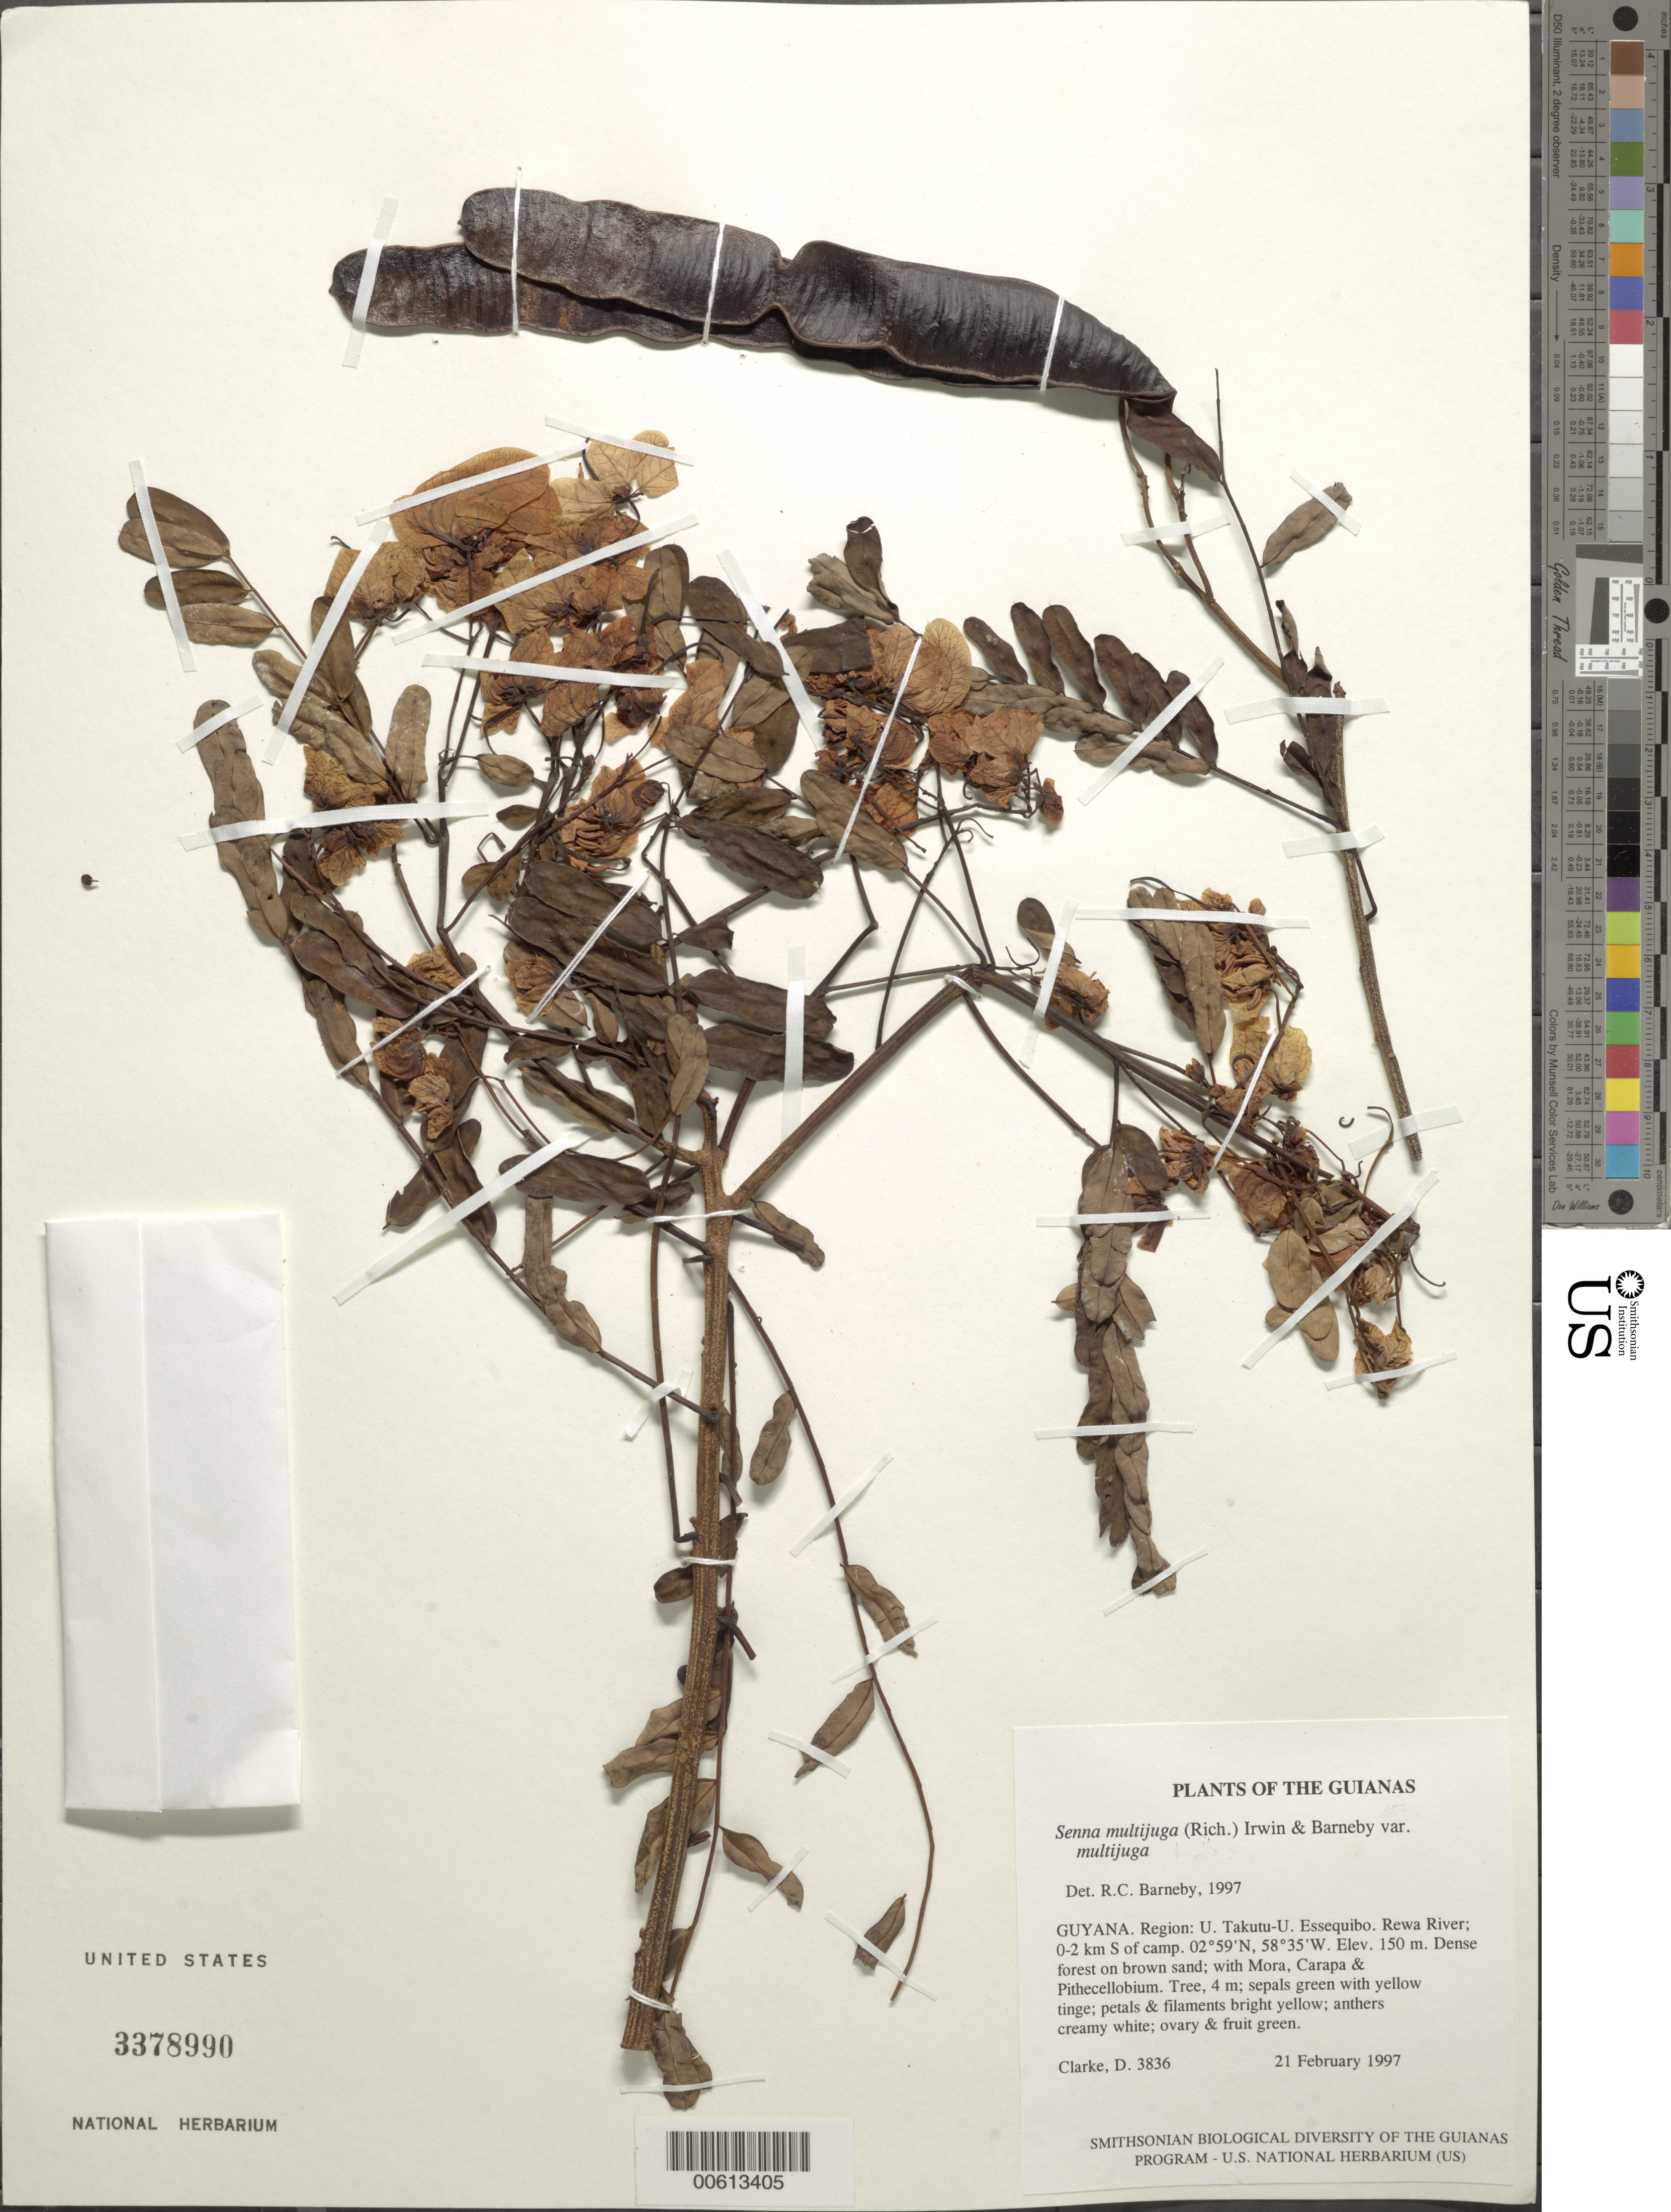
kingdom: Plantae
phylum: Tracheophyta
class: Magnoliopsida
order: Fabales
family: Fabaceae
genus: Senna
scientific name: Senna multijuga var. multijuga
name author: (Rich.) H.S. Irwin & Barneby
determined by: Barneby, Rupert C., (NY)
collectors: H. D. Clarke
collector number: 3836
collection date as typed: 21 February 1997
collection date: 1997-02-21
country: Guyana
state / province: U. Takutu-U. Essequibo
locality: Rewa River; 0-2 km S of camp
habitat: Dense forest on brown sand; with Mora, Carapa & Pithecellobium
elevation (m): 150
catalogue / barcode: US 3378990